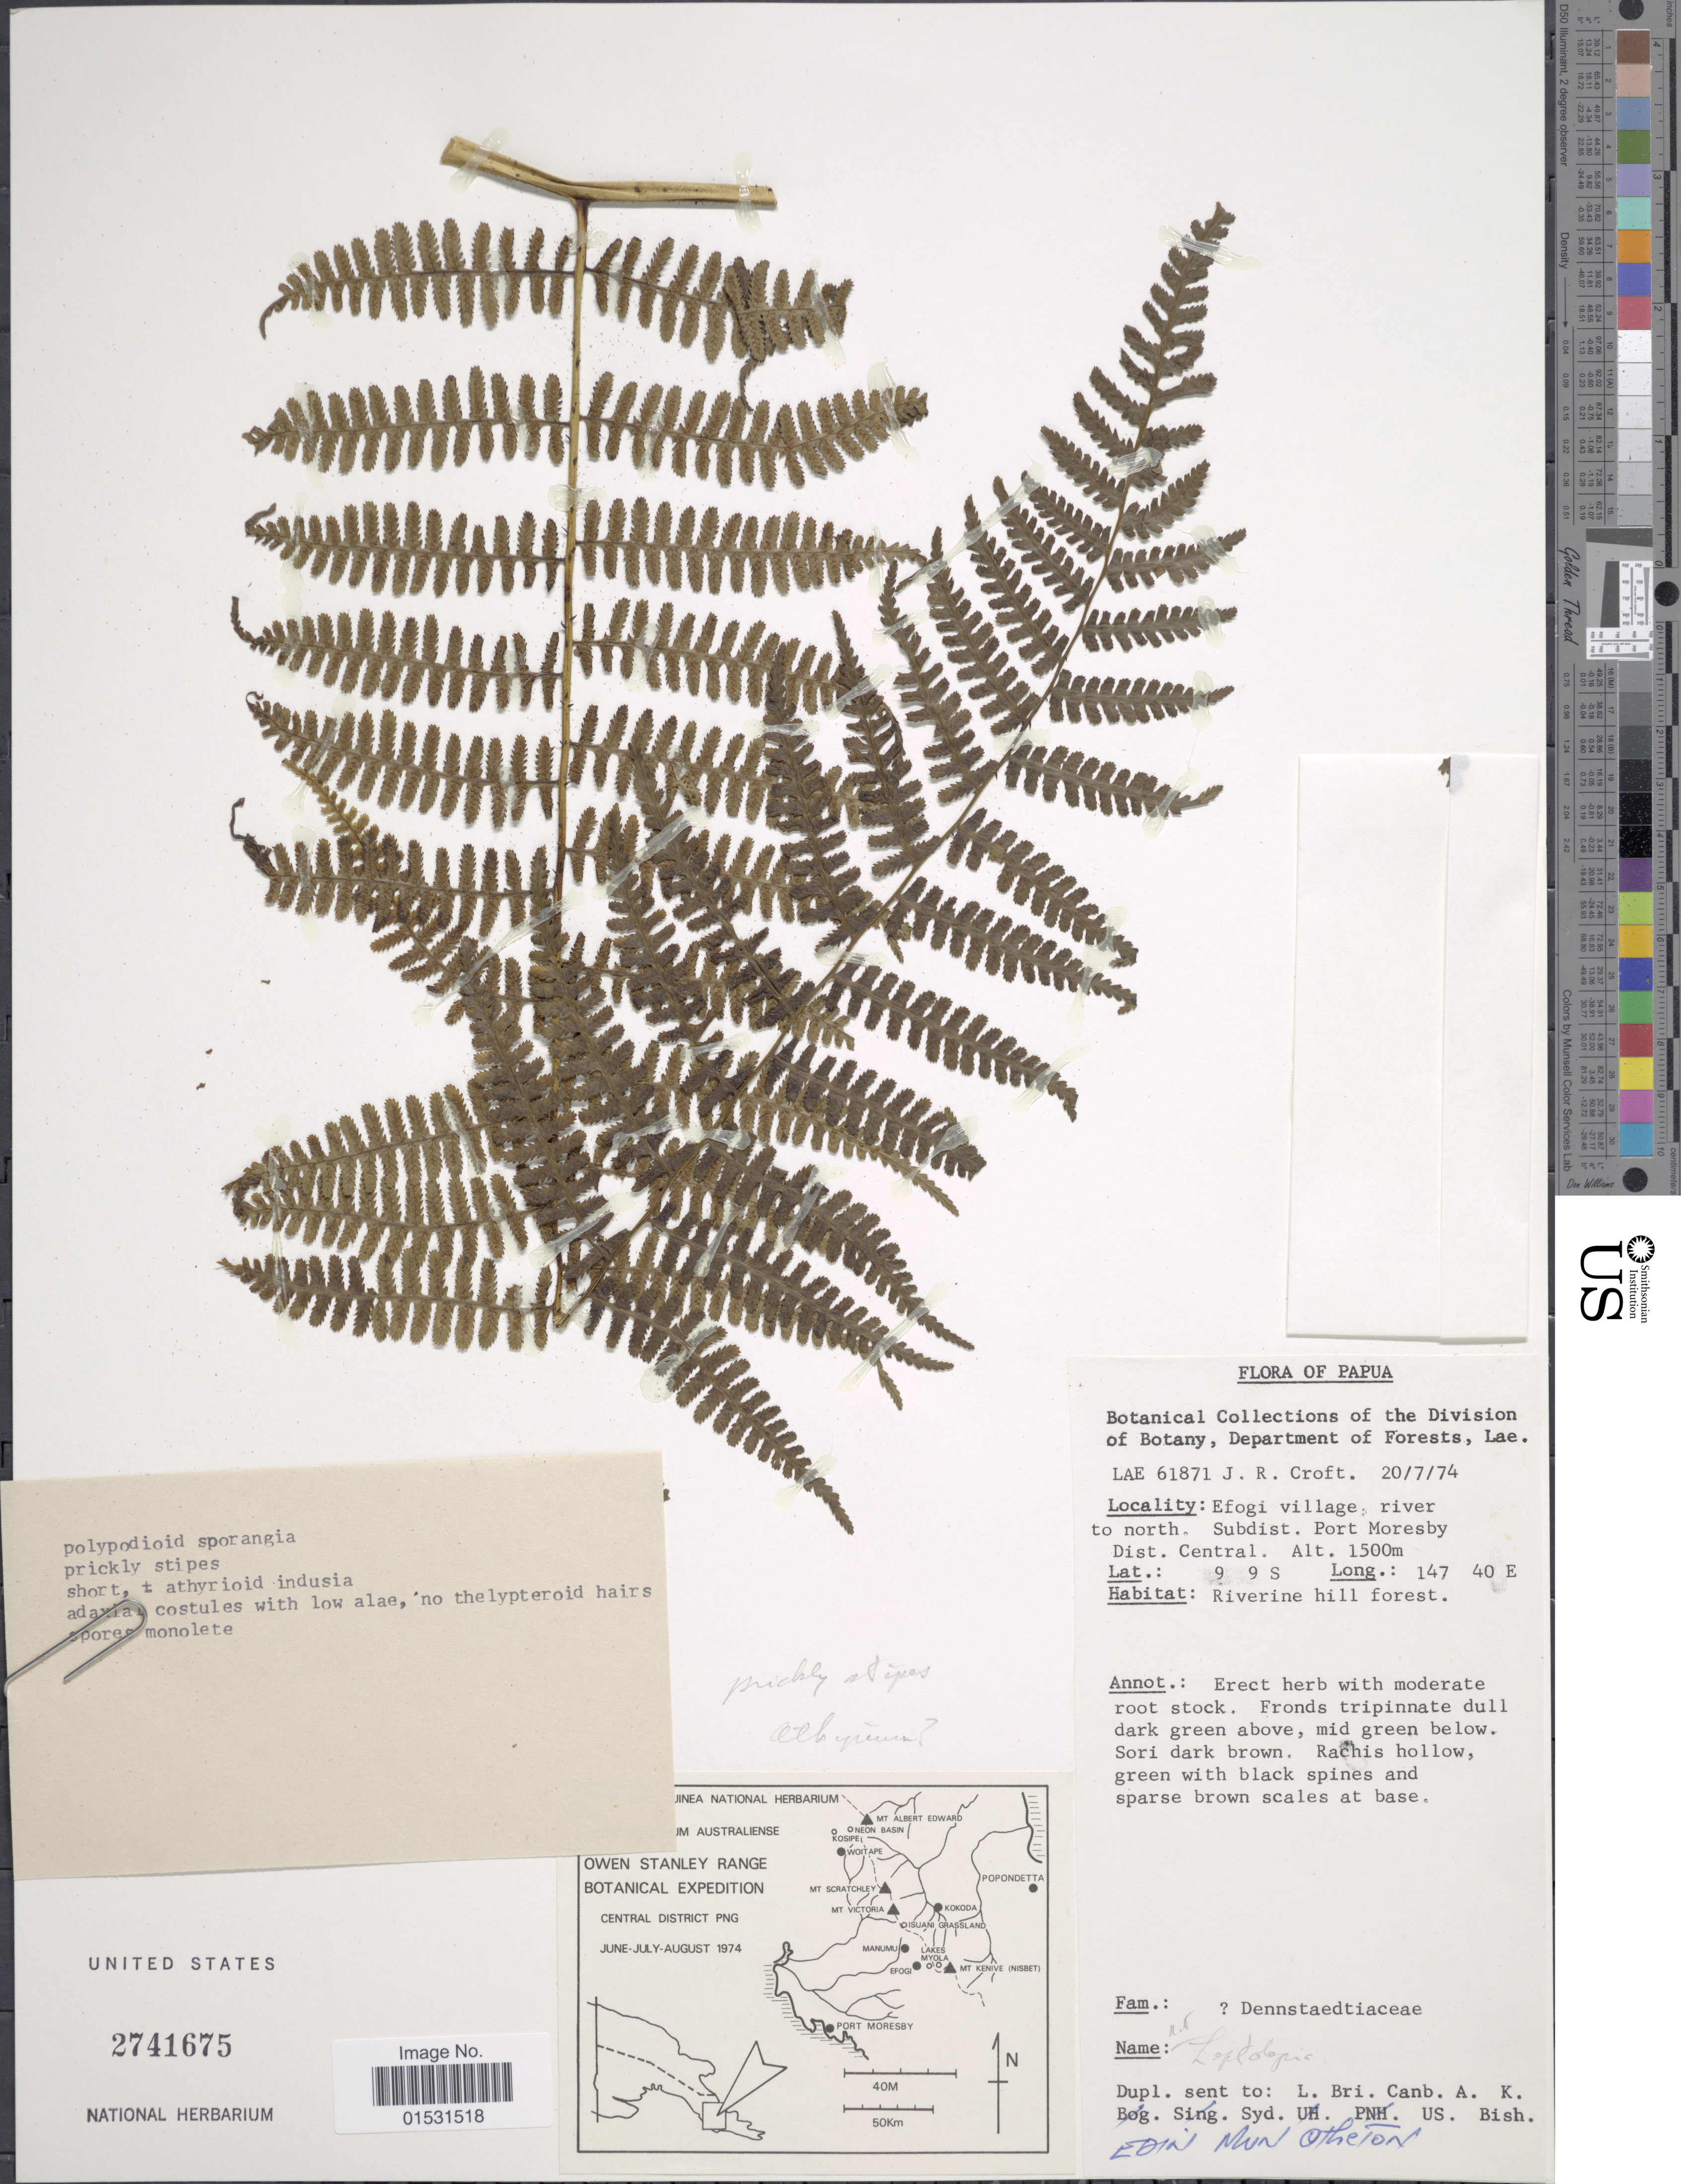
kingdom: Plantae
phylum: Tracheophyta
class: Polypodiopsida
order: Polypodiales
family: Athyriaceae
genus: Athyrium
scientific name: Athyrium sp.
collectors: J. R. Croft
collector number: LAE61871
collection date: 1974-07-20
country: Papua New Guinea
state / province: Central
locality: Papua. Efogi village, river to north. Subdist. Port Moresby Dist. Central.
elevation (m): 1500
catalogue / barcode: US 2741675